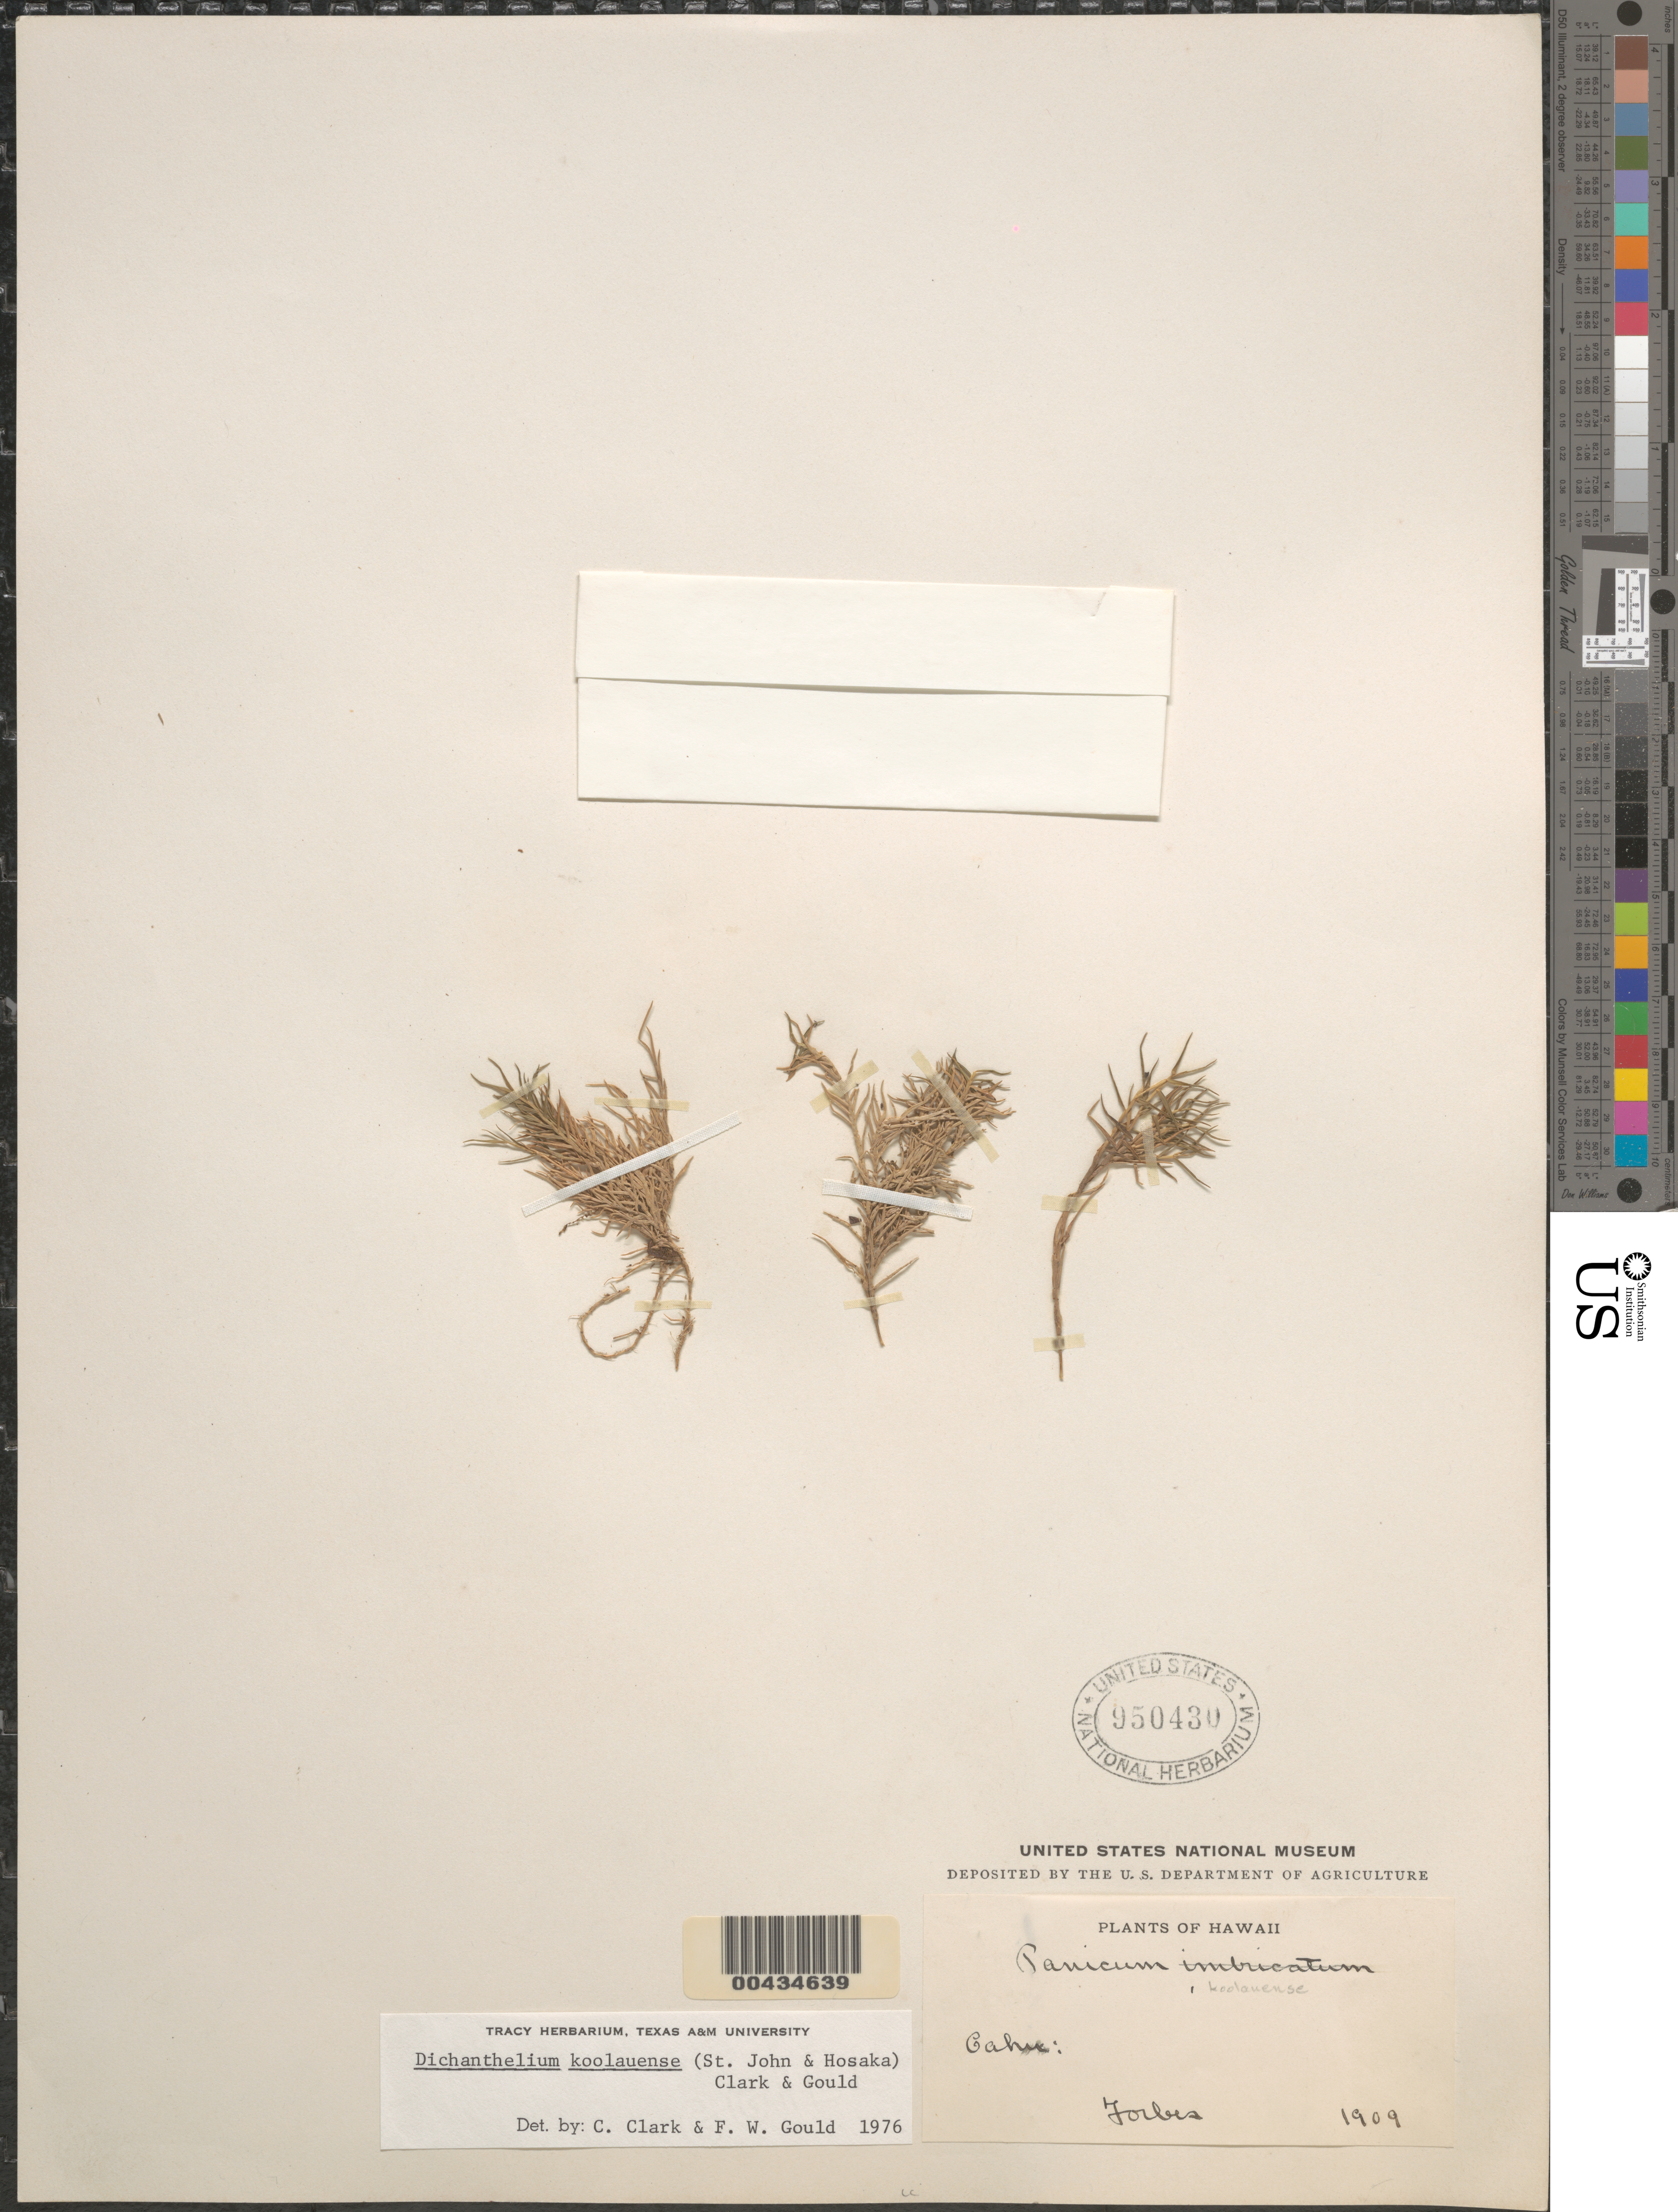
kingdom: Plantae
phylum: Tracheophyta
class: Liliopsida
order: Poales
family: Poaceae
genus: Dichanthelium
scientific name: Dichanthelium koolauense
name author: (H. St. John & Hosaka) C.A. Clark & Gould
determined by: Clark, C. A.; Gould, F. W.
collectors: C. N. Forbes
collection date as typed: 1909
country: United States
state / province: Hawaii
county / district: Honolulu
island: Oahu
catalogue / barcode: US 950430